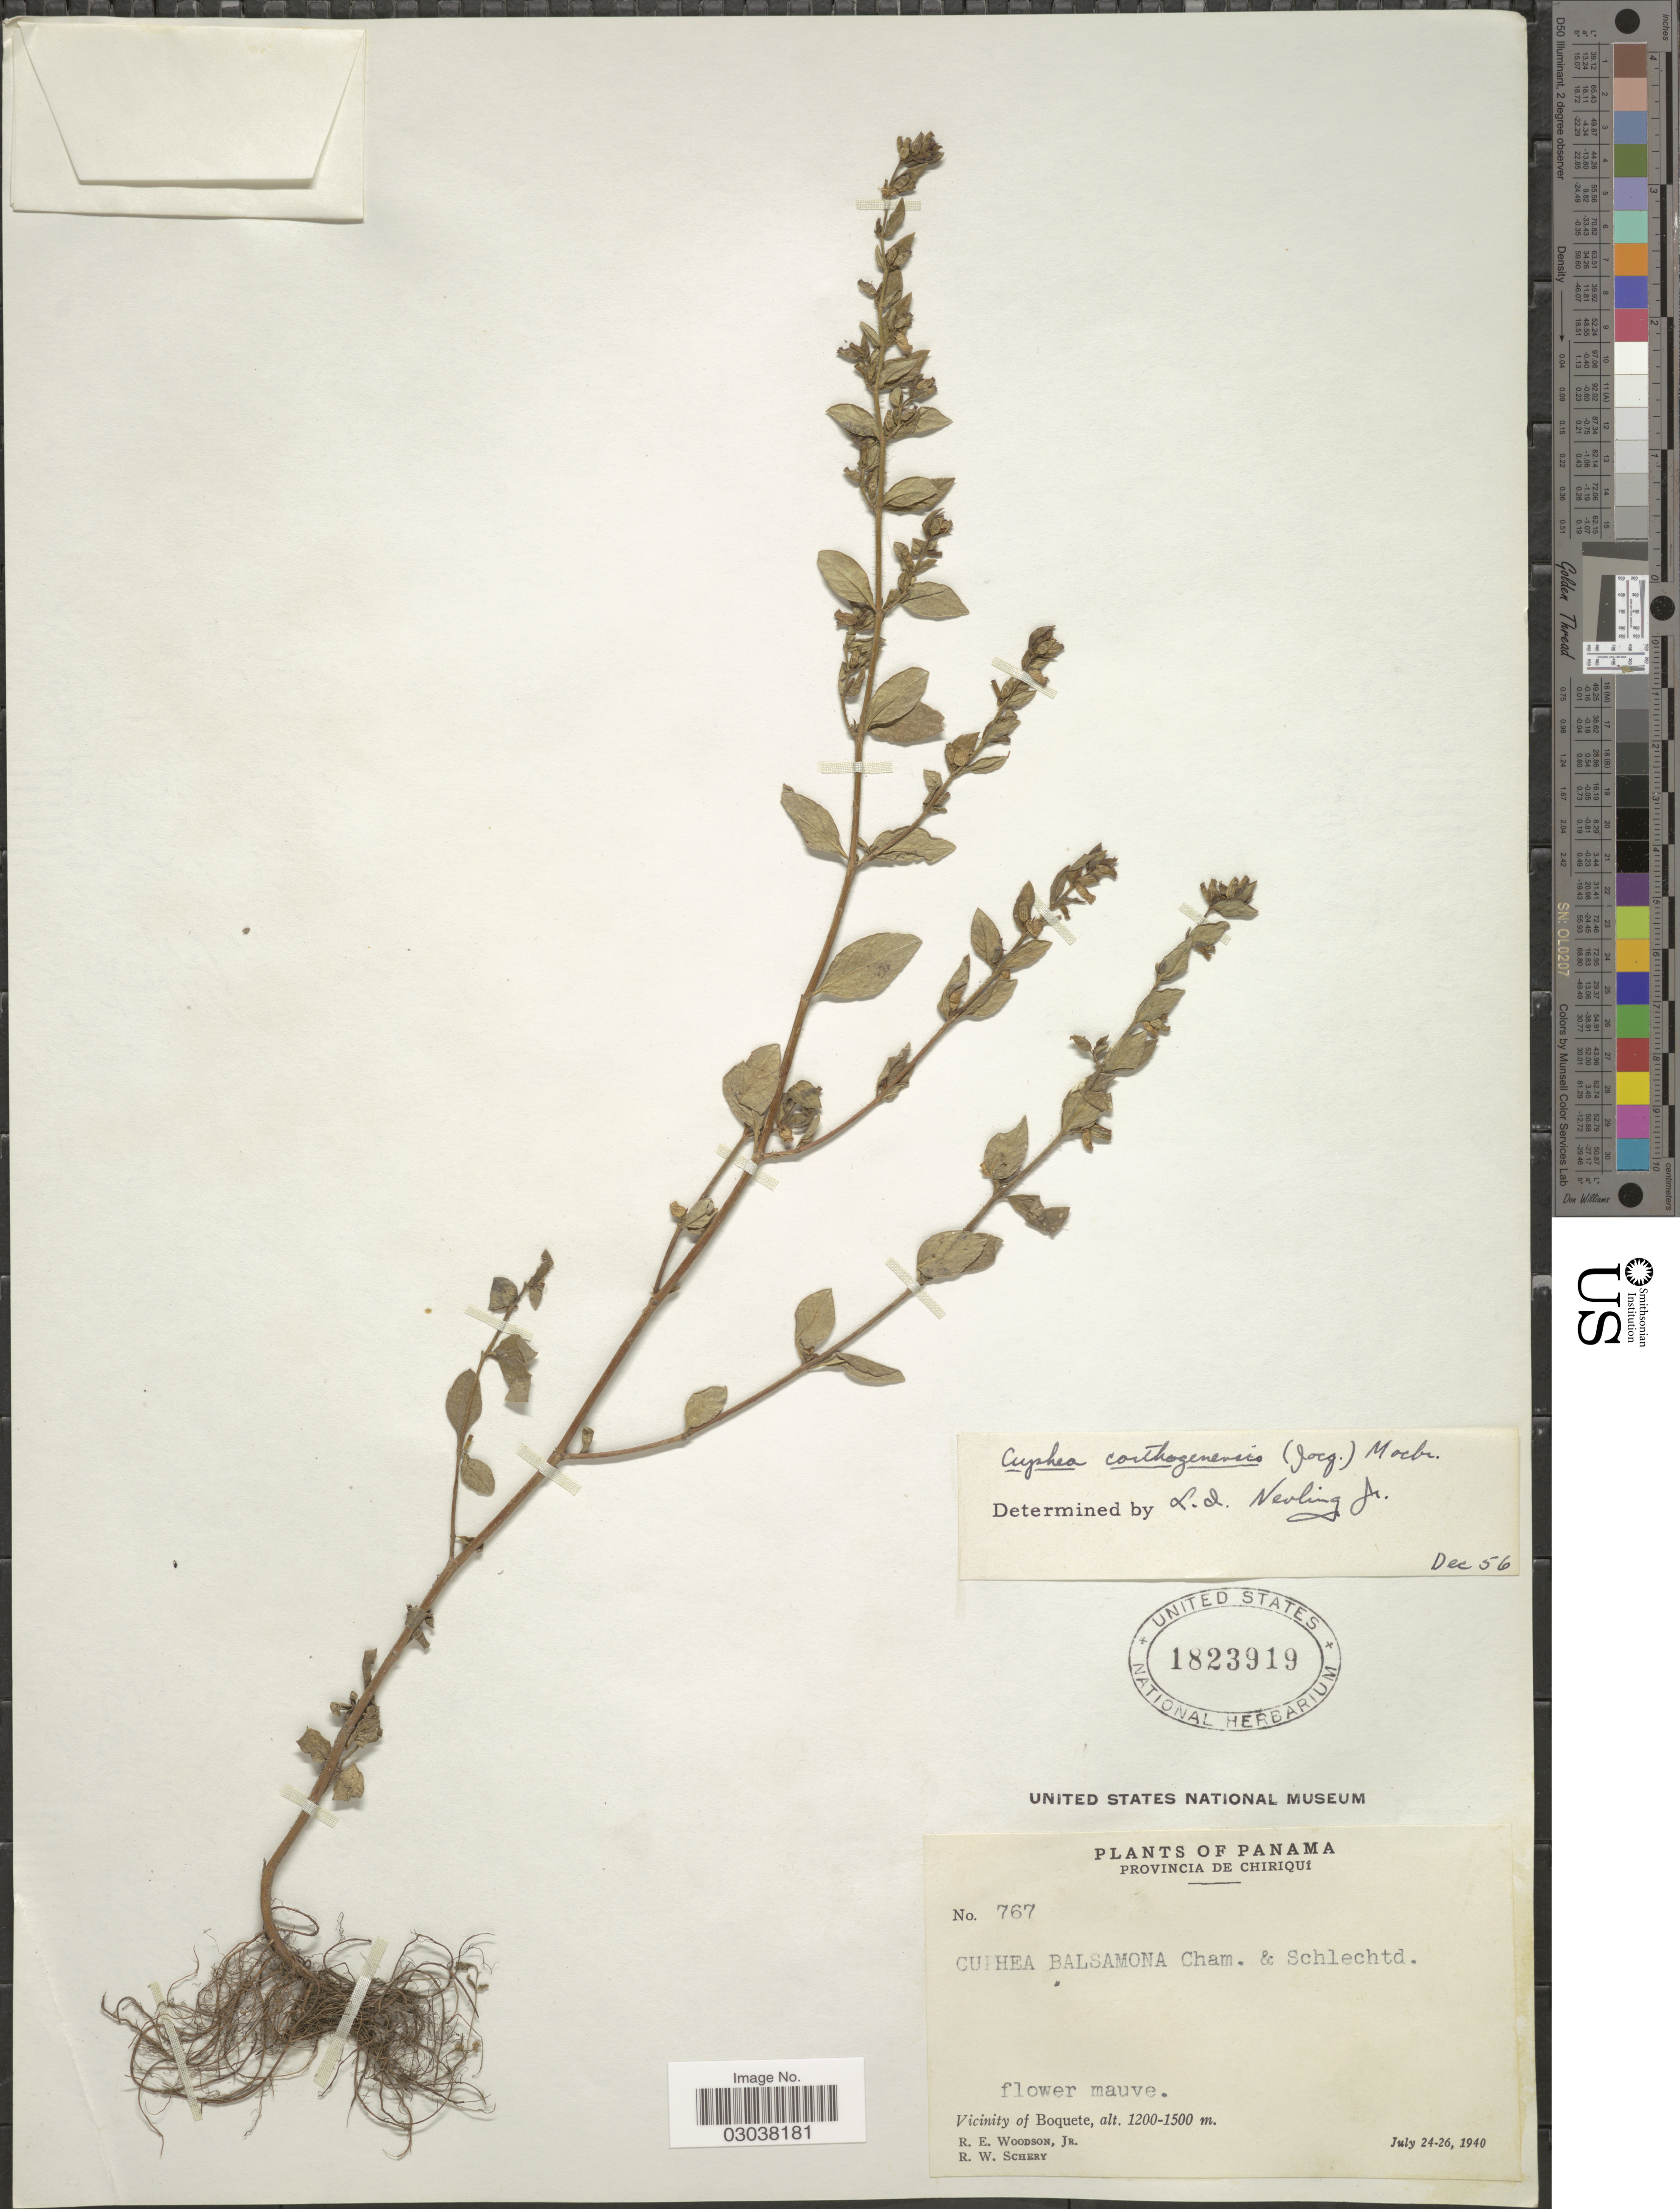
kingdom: Plantae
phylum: Tracheophyta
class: Magnoliopsida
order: Myrtales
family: Lythraceae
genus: Cuphea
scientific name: Cuphea carthagenensis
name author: (Jacq.) J.F. Macbr.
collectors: R. E. Woodson & R. W. Schery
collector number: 767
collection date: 1940-07-24/1940-07-26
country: Panama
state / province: Chiriqui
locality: Vicinity of Boquete.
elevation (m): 1200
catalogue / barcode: US 1823919